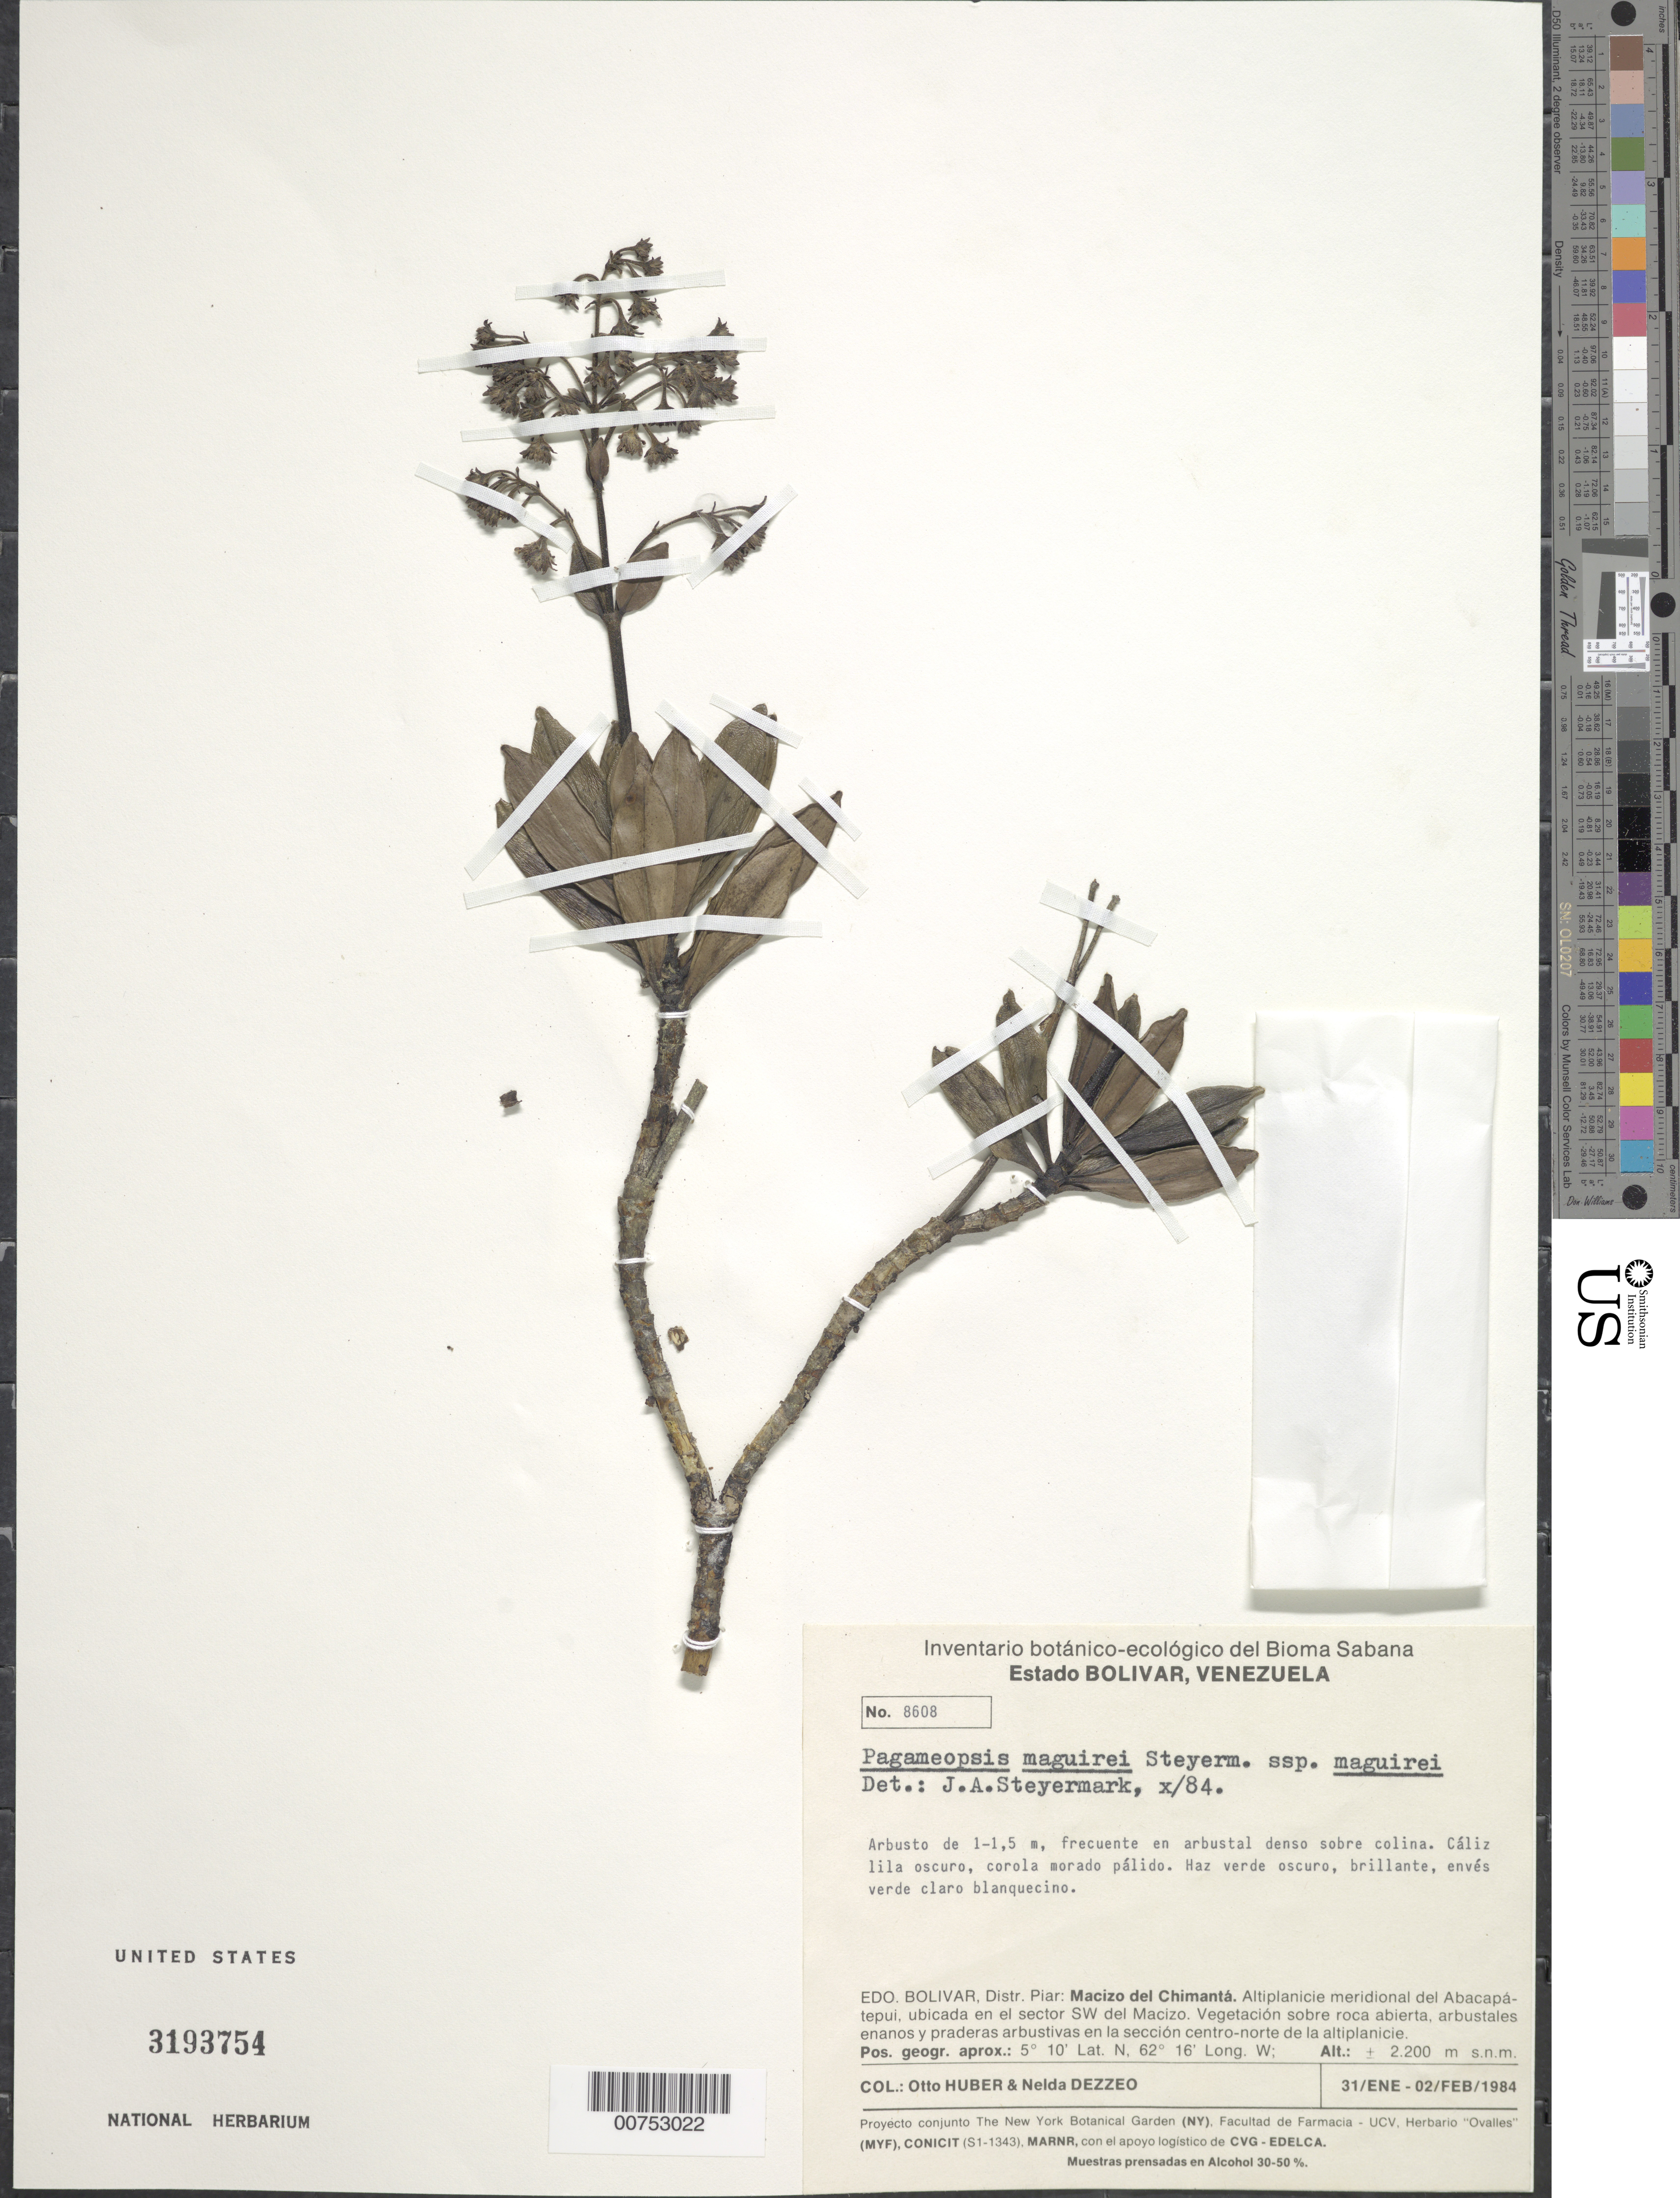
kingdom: Plantae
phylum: Tracheophyta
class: Magnoliopsida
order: Gentianales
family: Rubiaceae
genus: Pagameopsis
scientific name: Pagameopsis maguirei subsp. maguirei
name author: Steyerm.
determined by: Steyermark, Julian A., (VEN)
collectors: O. Huber & N. Dezzeo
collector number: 8608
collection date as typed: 31-Jan-84 to 2-Feb-84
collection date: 1984-01-31/1984-02-02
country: Venezuela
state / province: Bolívar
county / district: Piar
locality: Macizo del Chimantá, sección septentríonal del Abacapá-tepuí, en el extremo norte del Macizo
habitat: Arbustal denso sobre colina; vegetación sobre roca abierta, arbustales enanos y praderas arbustivas en la seccion centro-norte de la altiplanicie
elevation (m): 2200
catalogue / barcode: US 3193754